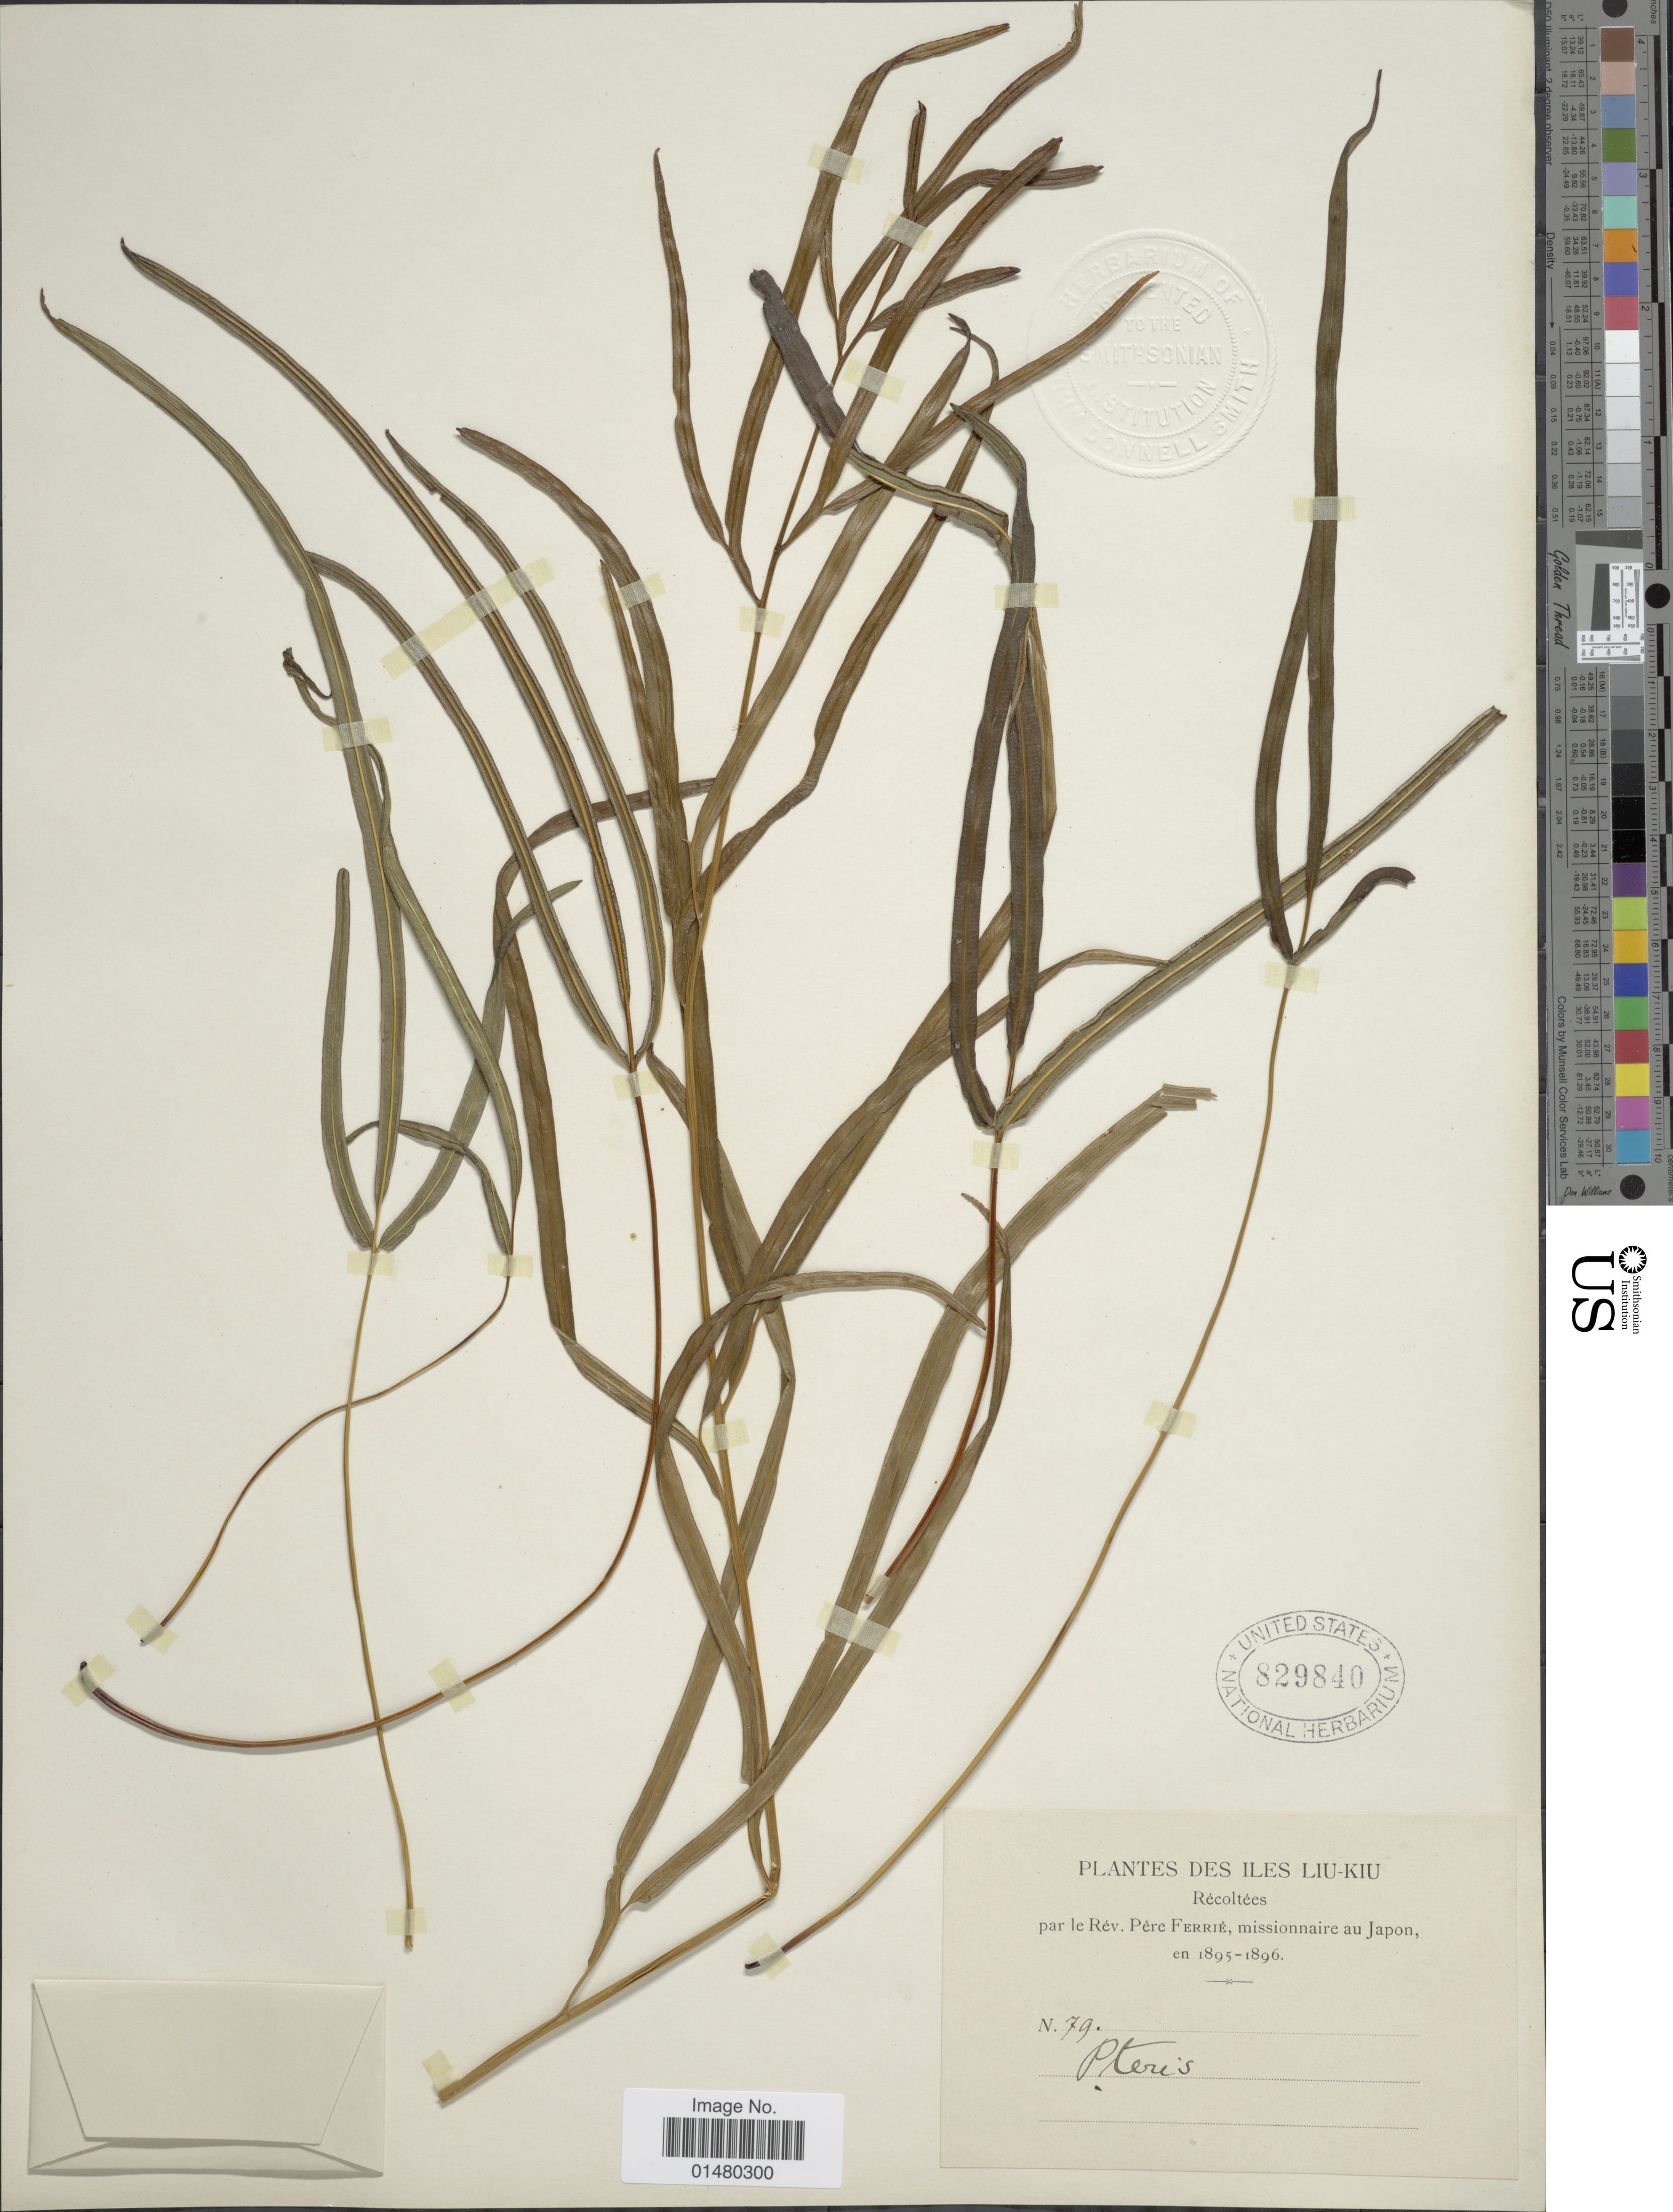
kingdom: Plantae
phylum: Tracheophyta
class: Polypodiopsida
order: Polypodiales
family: Pteridaceae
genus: Pteris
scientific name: Pteris cretica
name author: L.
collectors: P. Ferrié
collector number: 79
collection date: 1895/1896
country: Japan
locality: Iles Liu-Kiu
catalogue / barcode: US 829840